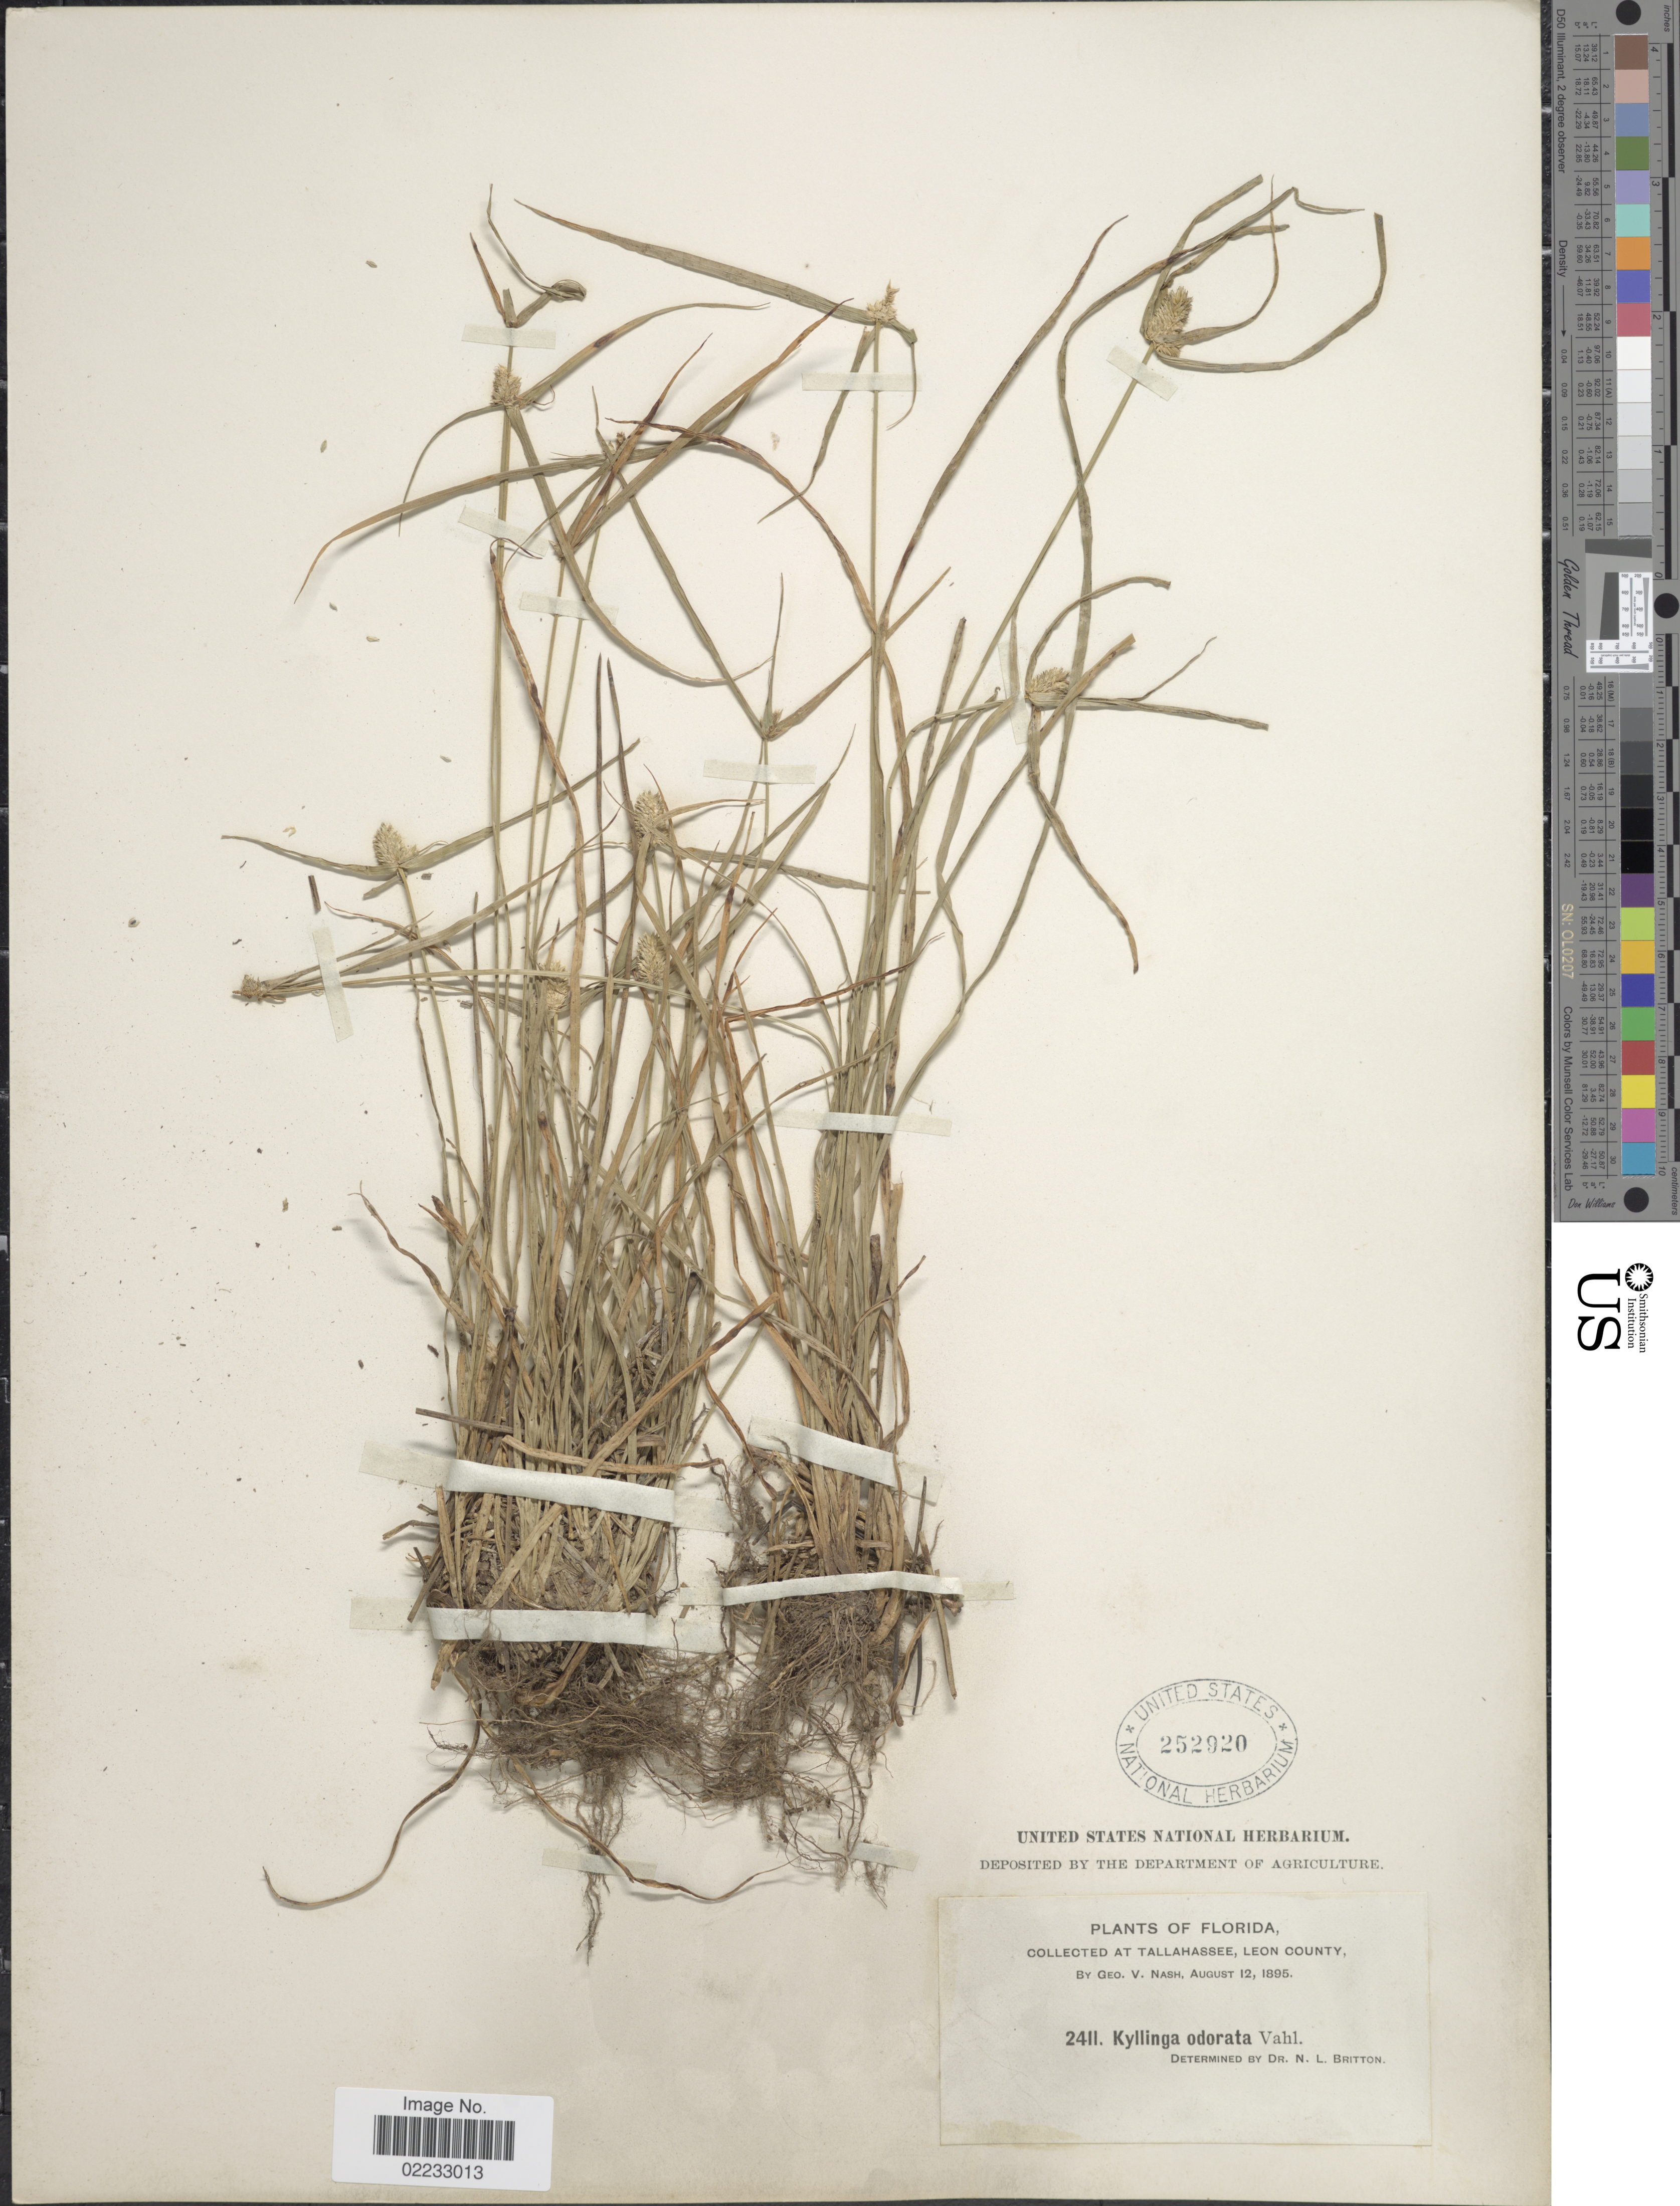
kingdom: Plantae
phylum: Tracheophyta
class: Liliopsida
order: Poales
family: Cyperaceae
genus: Cyperus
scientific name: Cyperus sesquiflorus subsp. sesquiflorus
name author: (Torr.) Mattf. & Kük.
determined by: Strong, M. T., (US), Smithsonian Institution - National Museum of Natural History (UNITED STATES)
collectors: G. V. Nash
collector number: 2411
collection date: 1895-08-12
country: United States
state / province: Florida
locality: At Tallahassee, Leon County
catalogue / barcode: US 252920